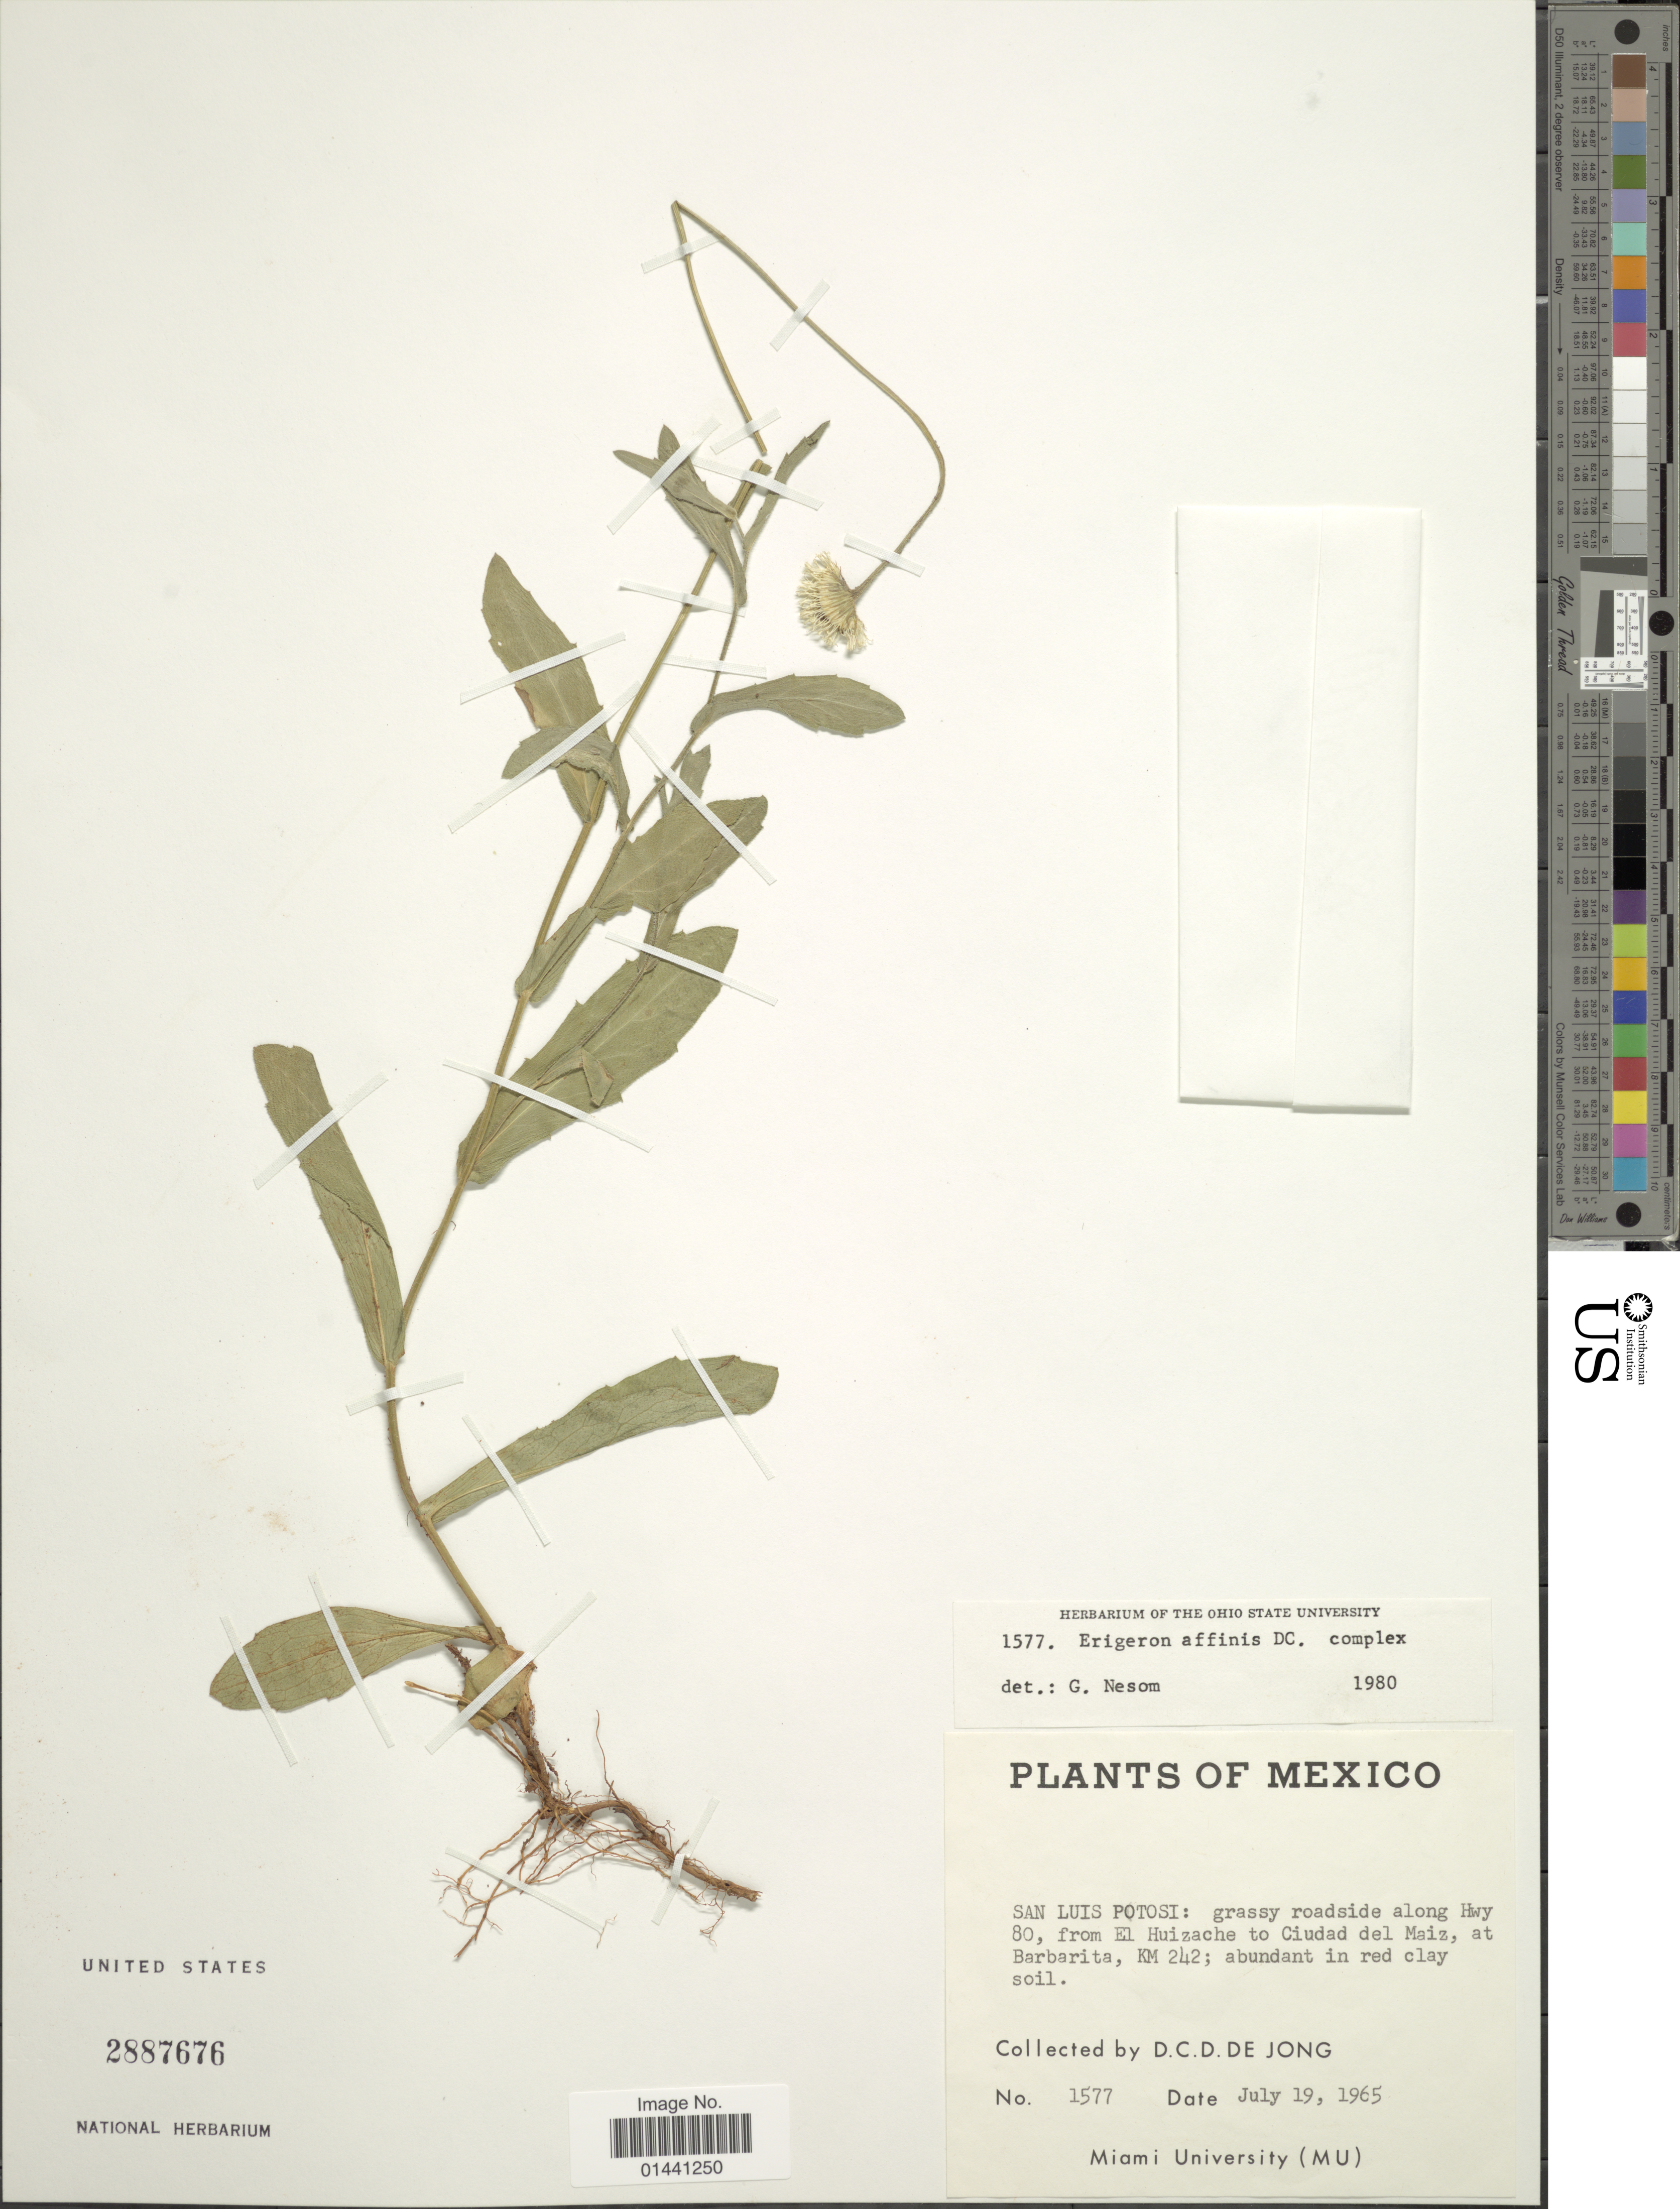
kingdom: Plantae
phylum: Tracheophyta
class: Magnoliopsida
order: Asterales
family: Asteraceae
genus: Erigeron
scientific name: Erigeron affinis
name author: V.M. Badillo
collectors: D. De Jong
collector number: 1577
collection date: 1965-07-19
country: Mexico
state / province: San Luis Potosí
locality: Grassy roadside along Hwy 80, from El Huizache to Ciudad del Maiz, at Barbarita, Km 242; abundant in red clay soil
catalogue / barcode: US 2887676